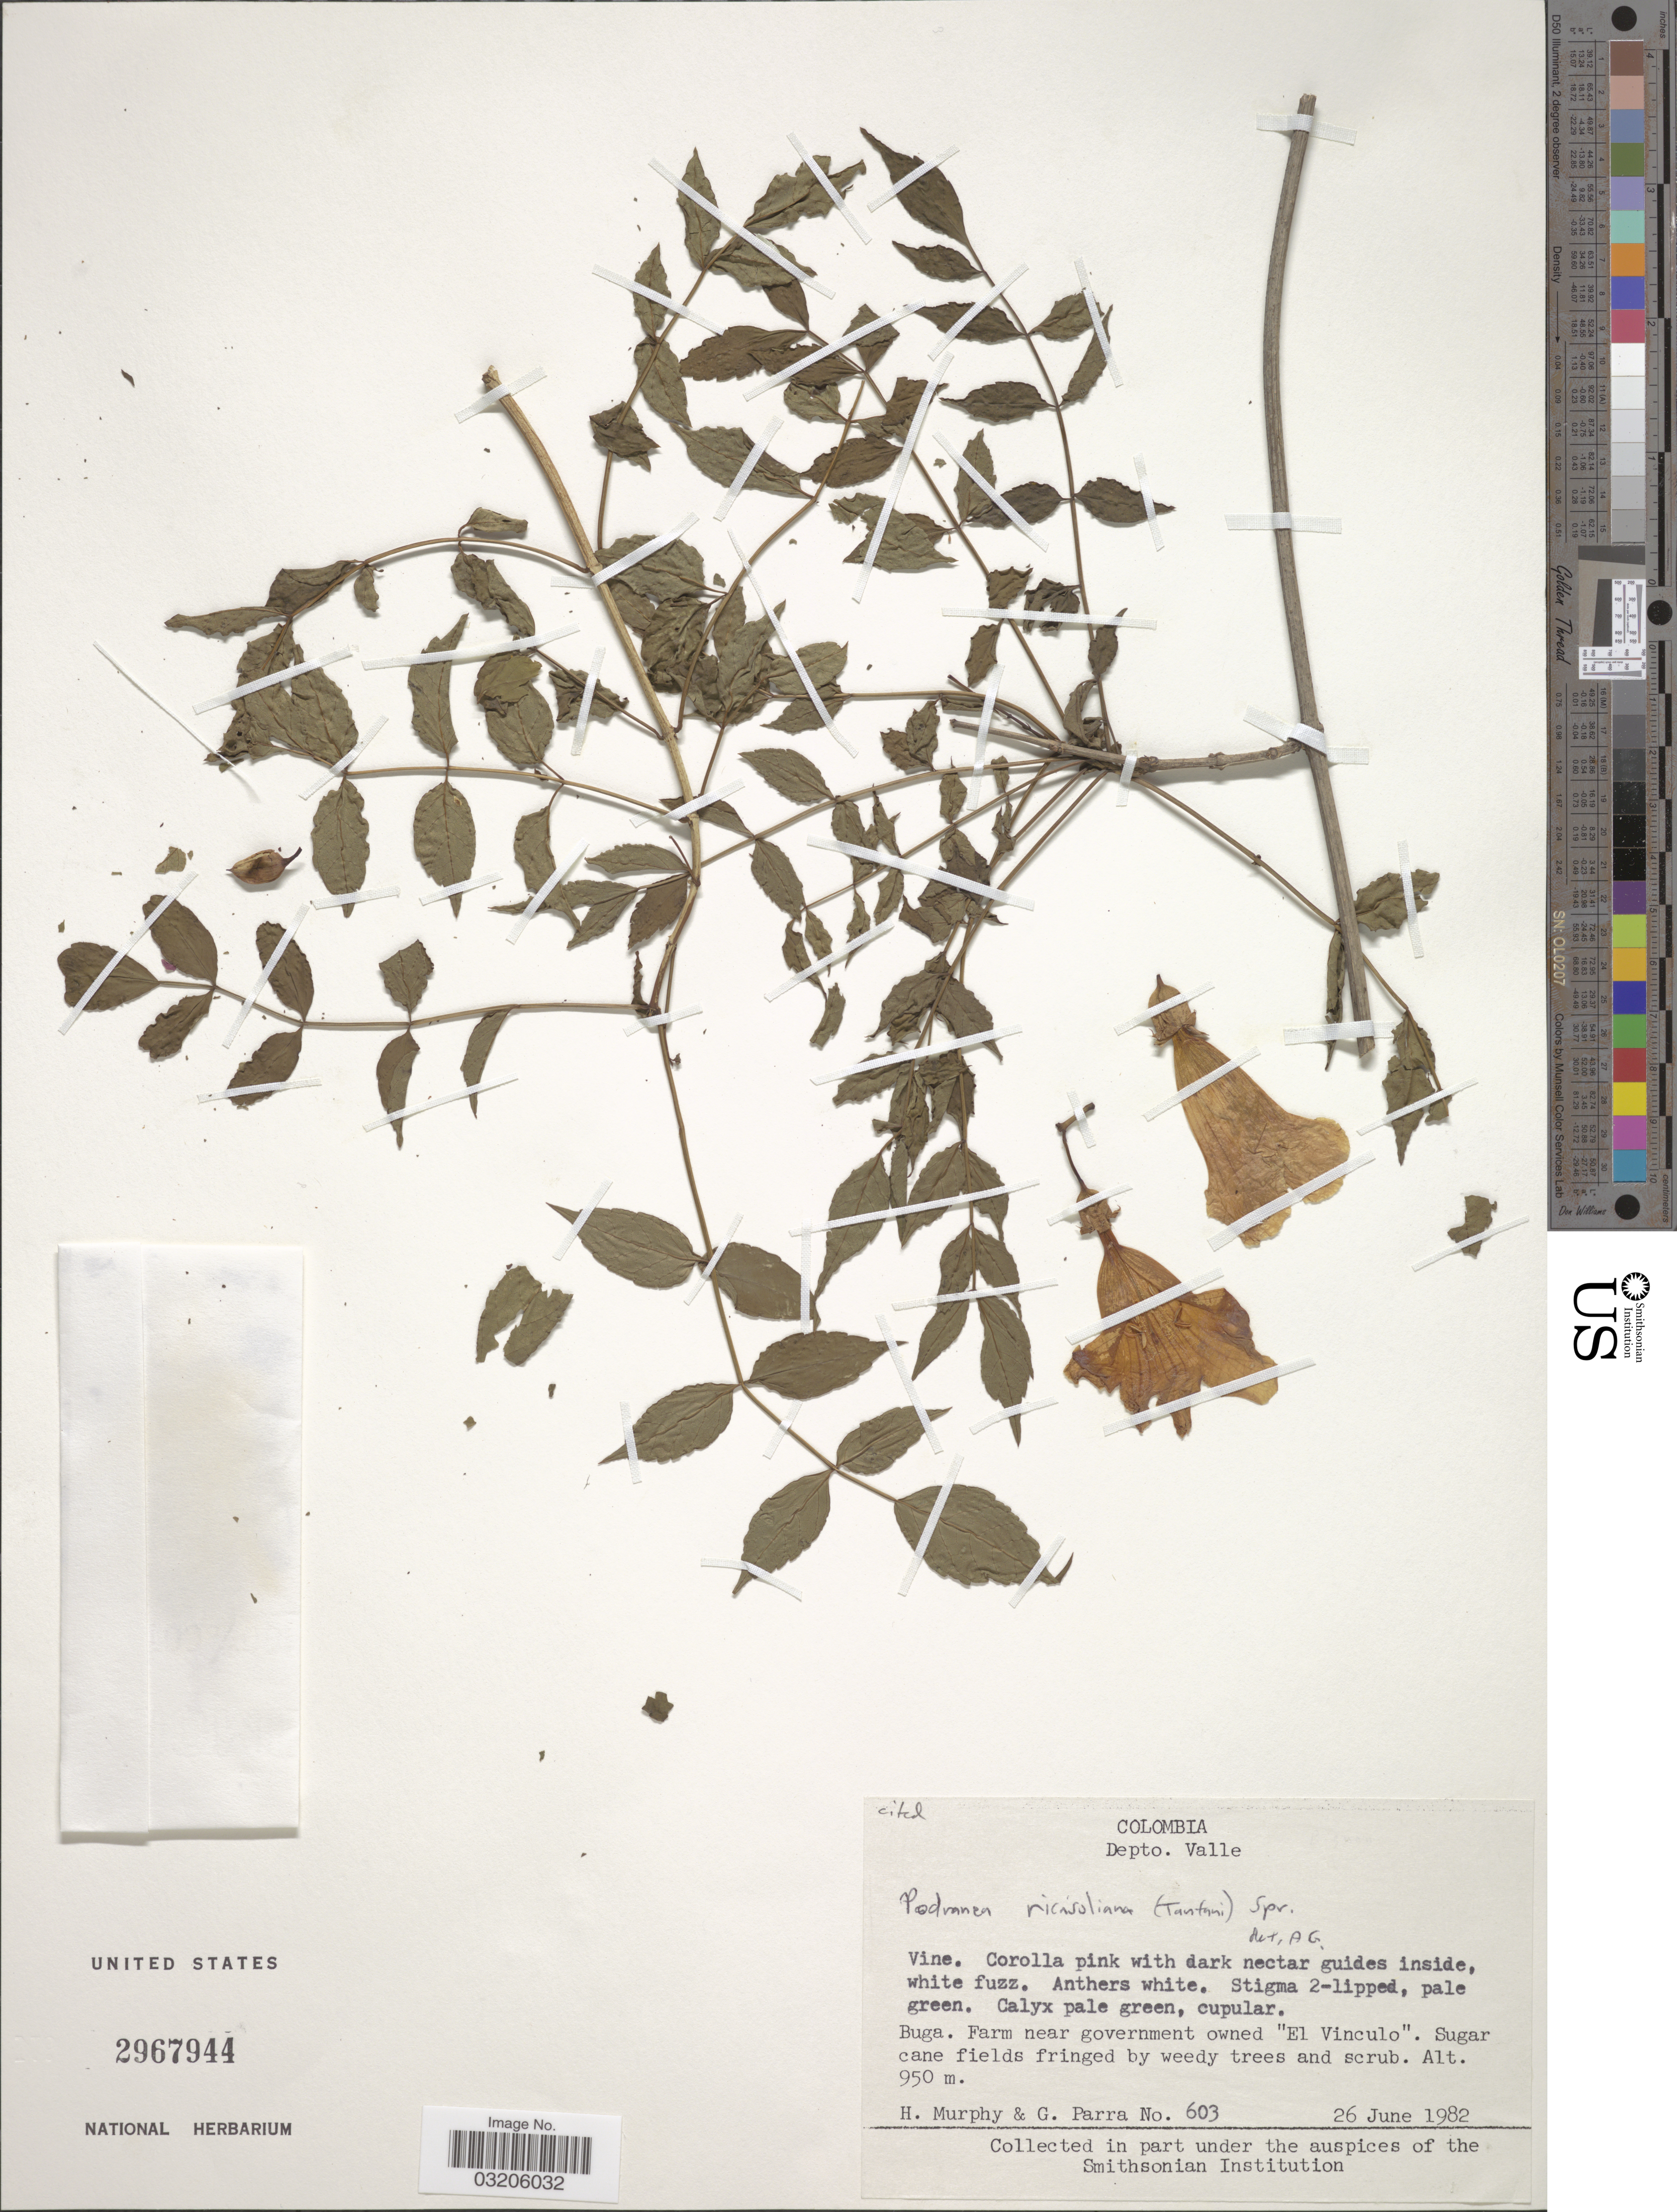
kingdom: Plantae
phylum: Tracheophyta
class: Magnoliopsida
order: Lamiales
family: Bignoniaceae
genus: Podranea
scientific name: Podranea ricasoliana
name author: (Tanfani) Sprague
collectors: H. Murphy & G. Parra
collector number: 603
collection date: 1982-06-26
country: Colombia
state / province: Valle del Cauca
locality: Depto. Valle. Buga. Farm near government owned "El Vinculo". Sugar cane fields.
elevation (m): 950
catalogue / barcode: US 2967944